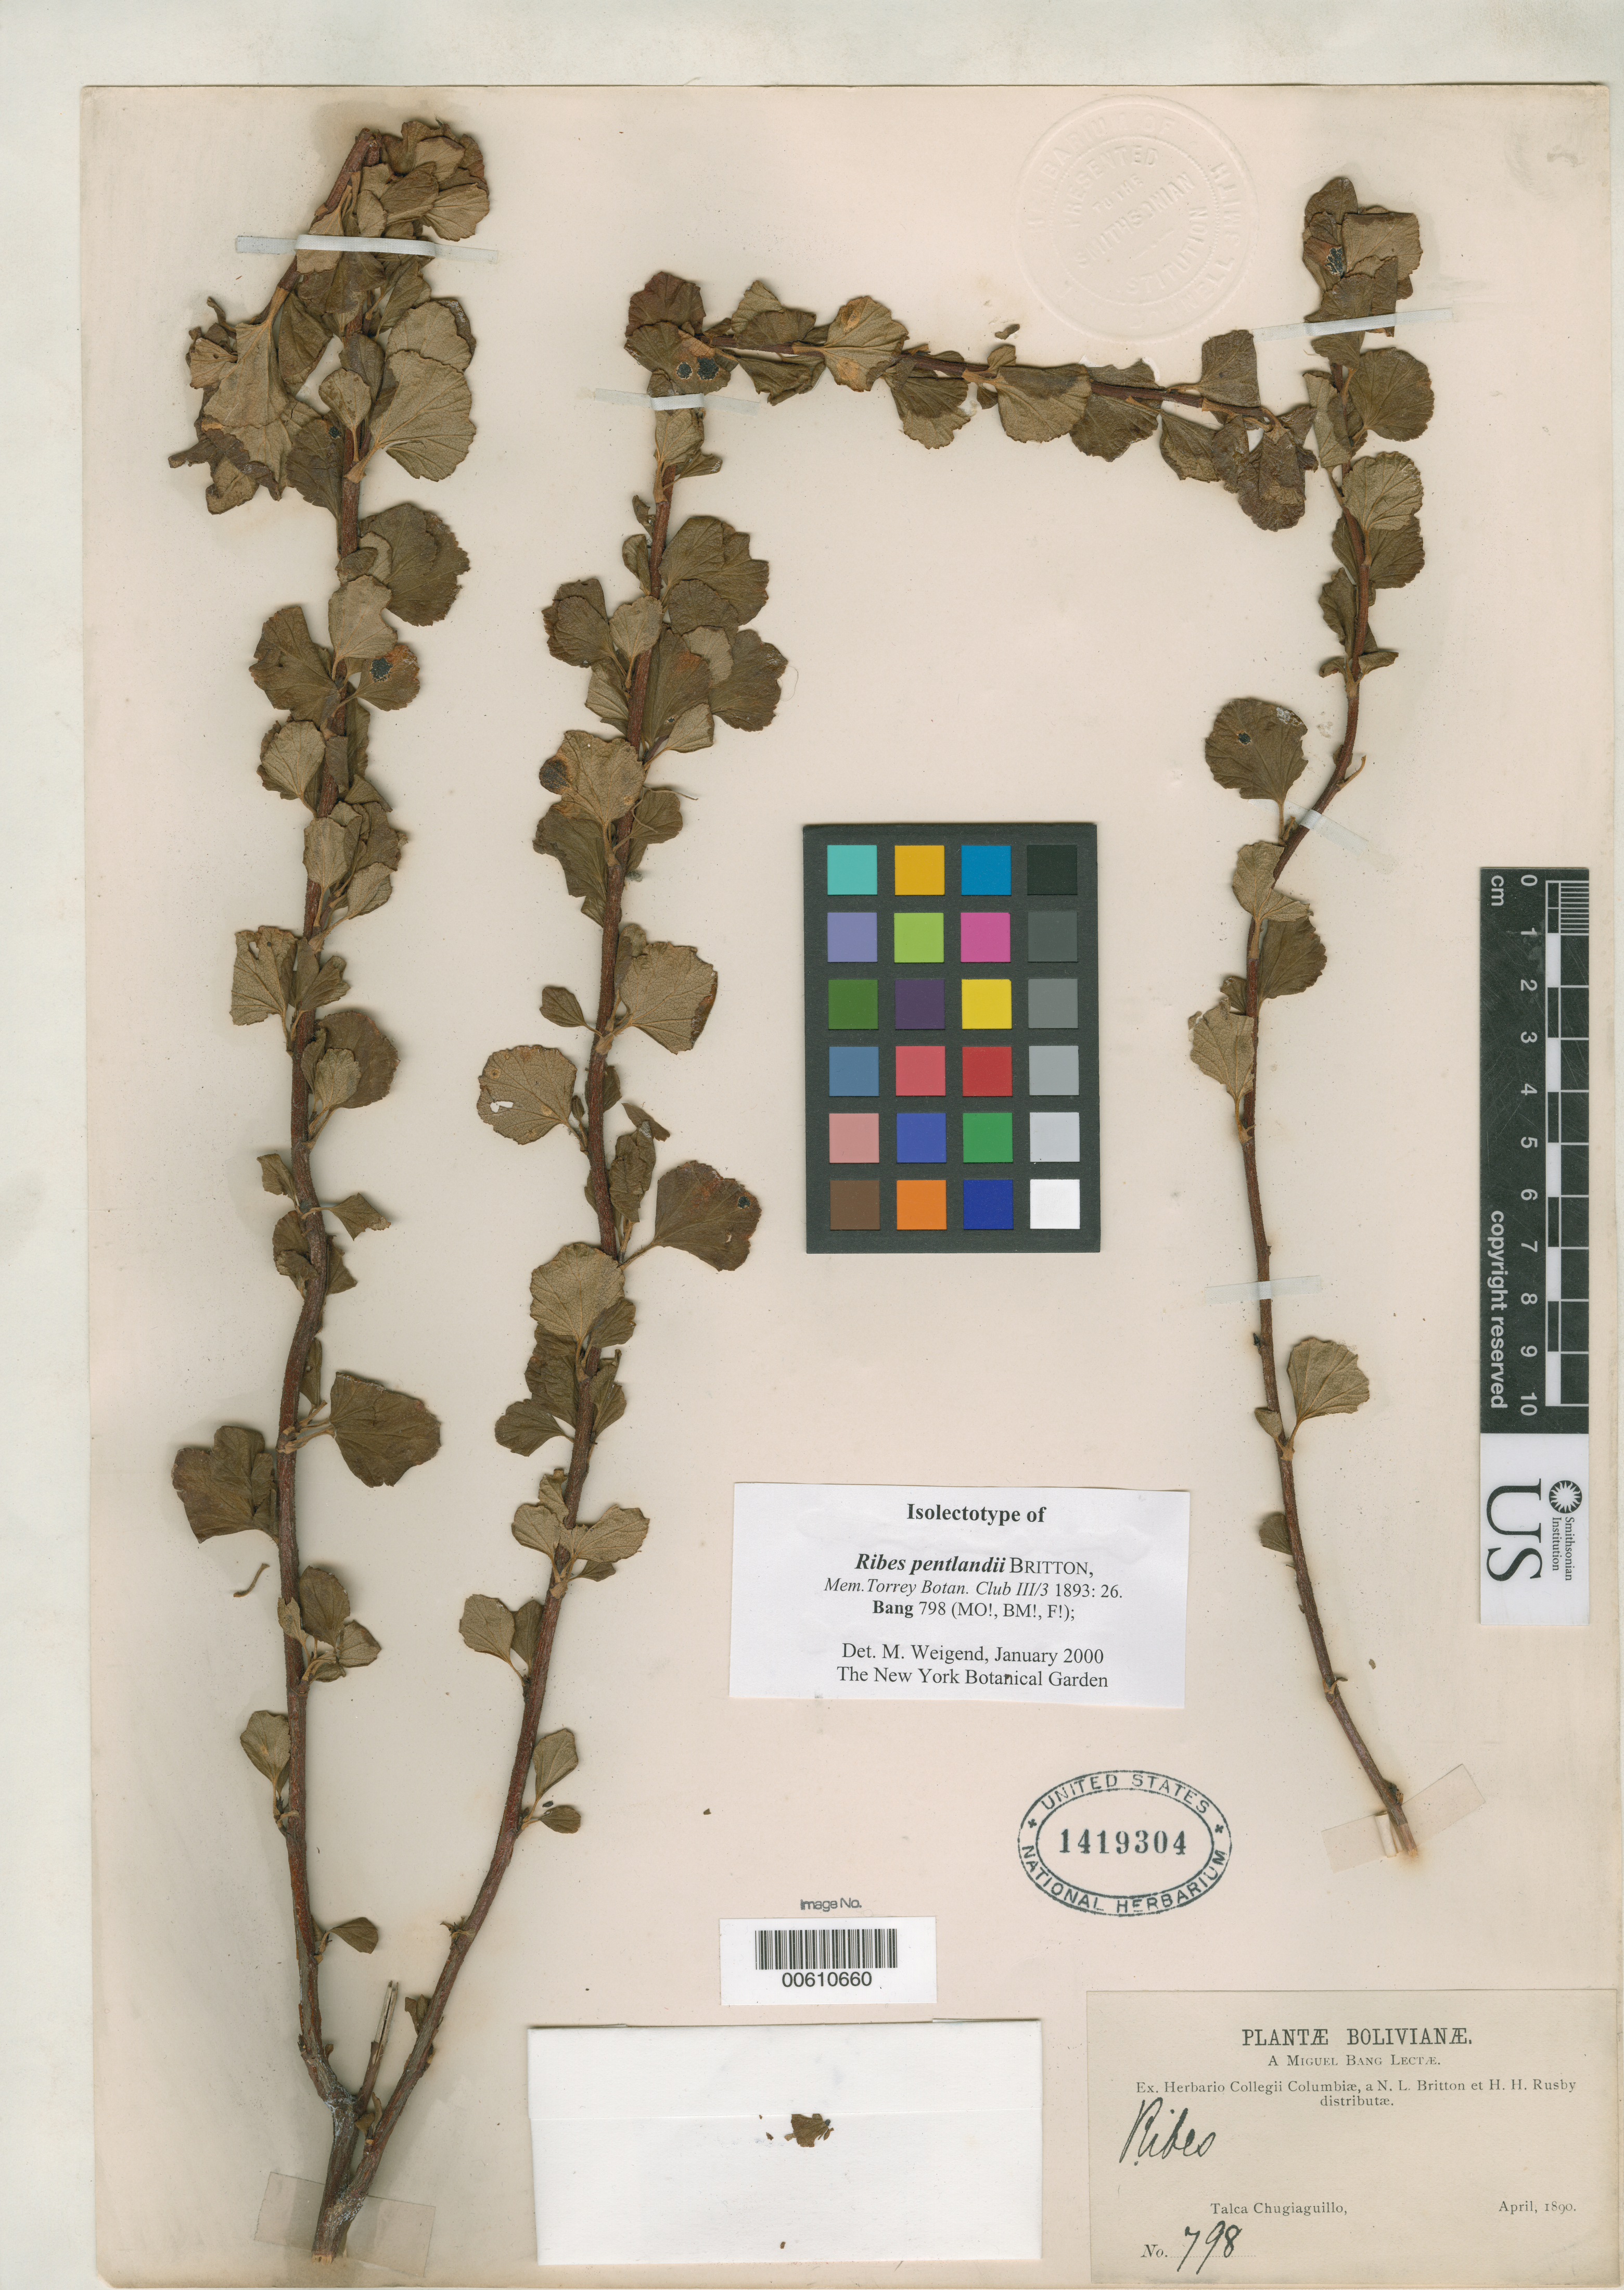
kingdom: Plantae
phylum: Tracheophyta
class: Magnoliopsida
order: Saxifragales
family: Grossulariaceae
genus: Ribes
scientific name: Ribes pentlandii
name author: Britton ex Rusby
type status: Isolectotype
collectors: M. Bang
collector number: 798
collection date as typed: Apr 1890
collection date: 1890-04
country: Bolivia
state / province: La Paz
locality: Talca Chugiaguillo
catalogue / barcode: US 1419304